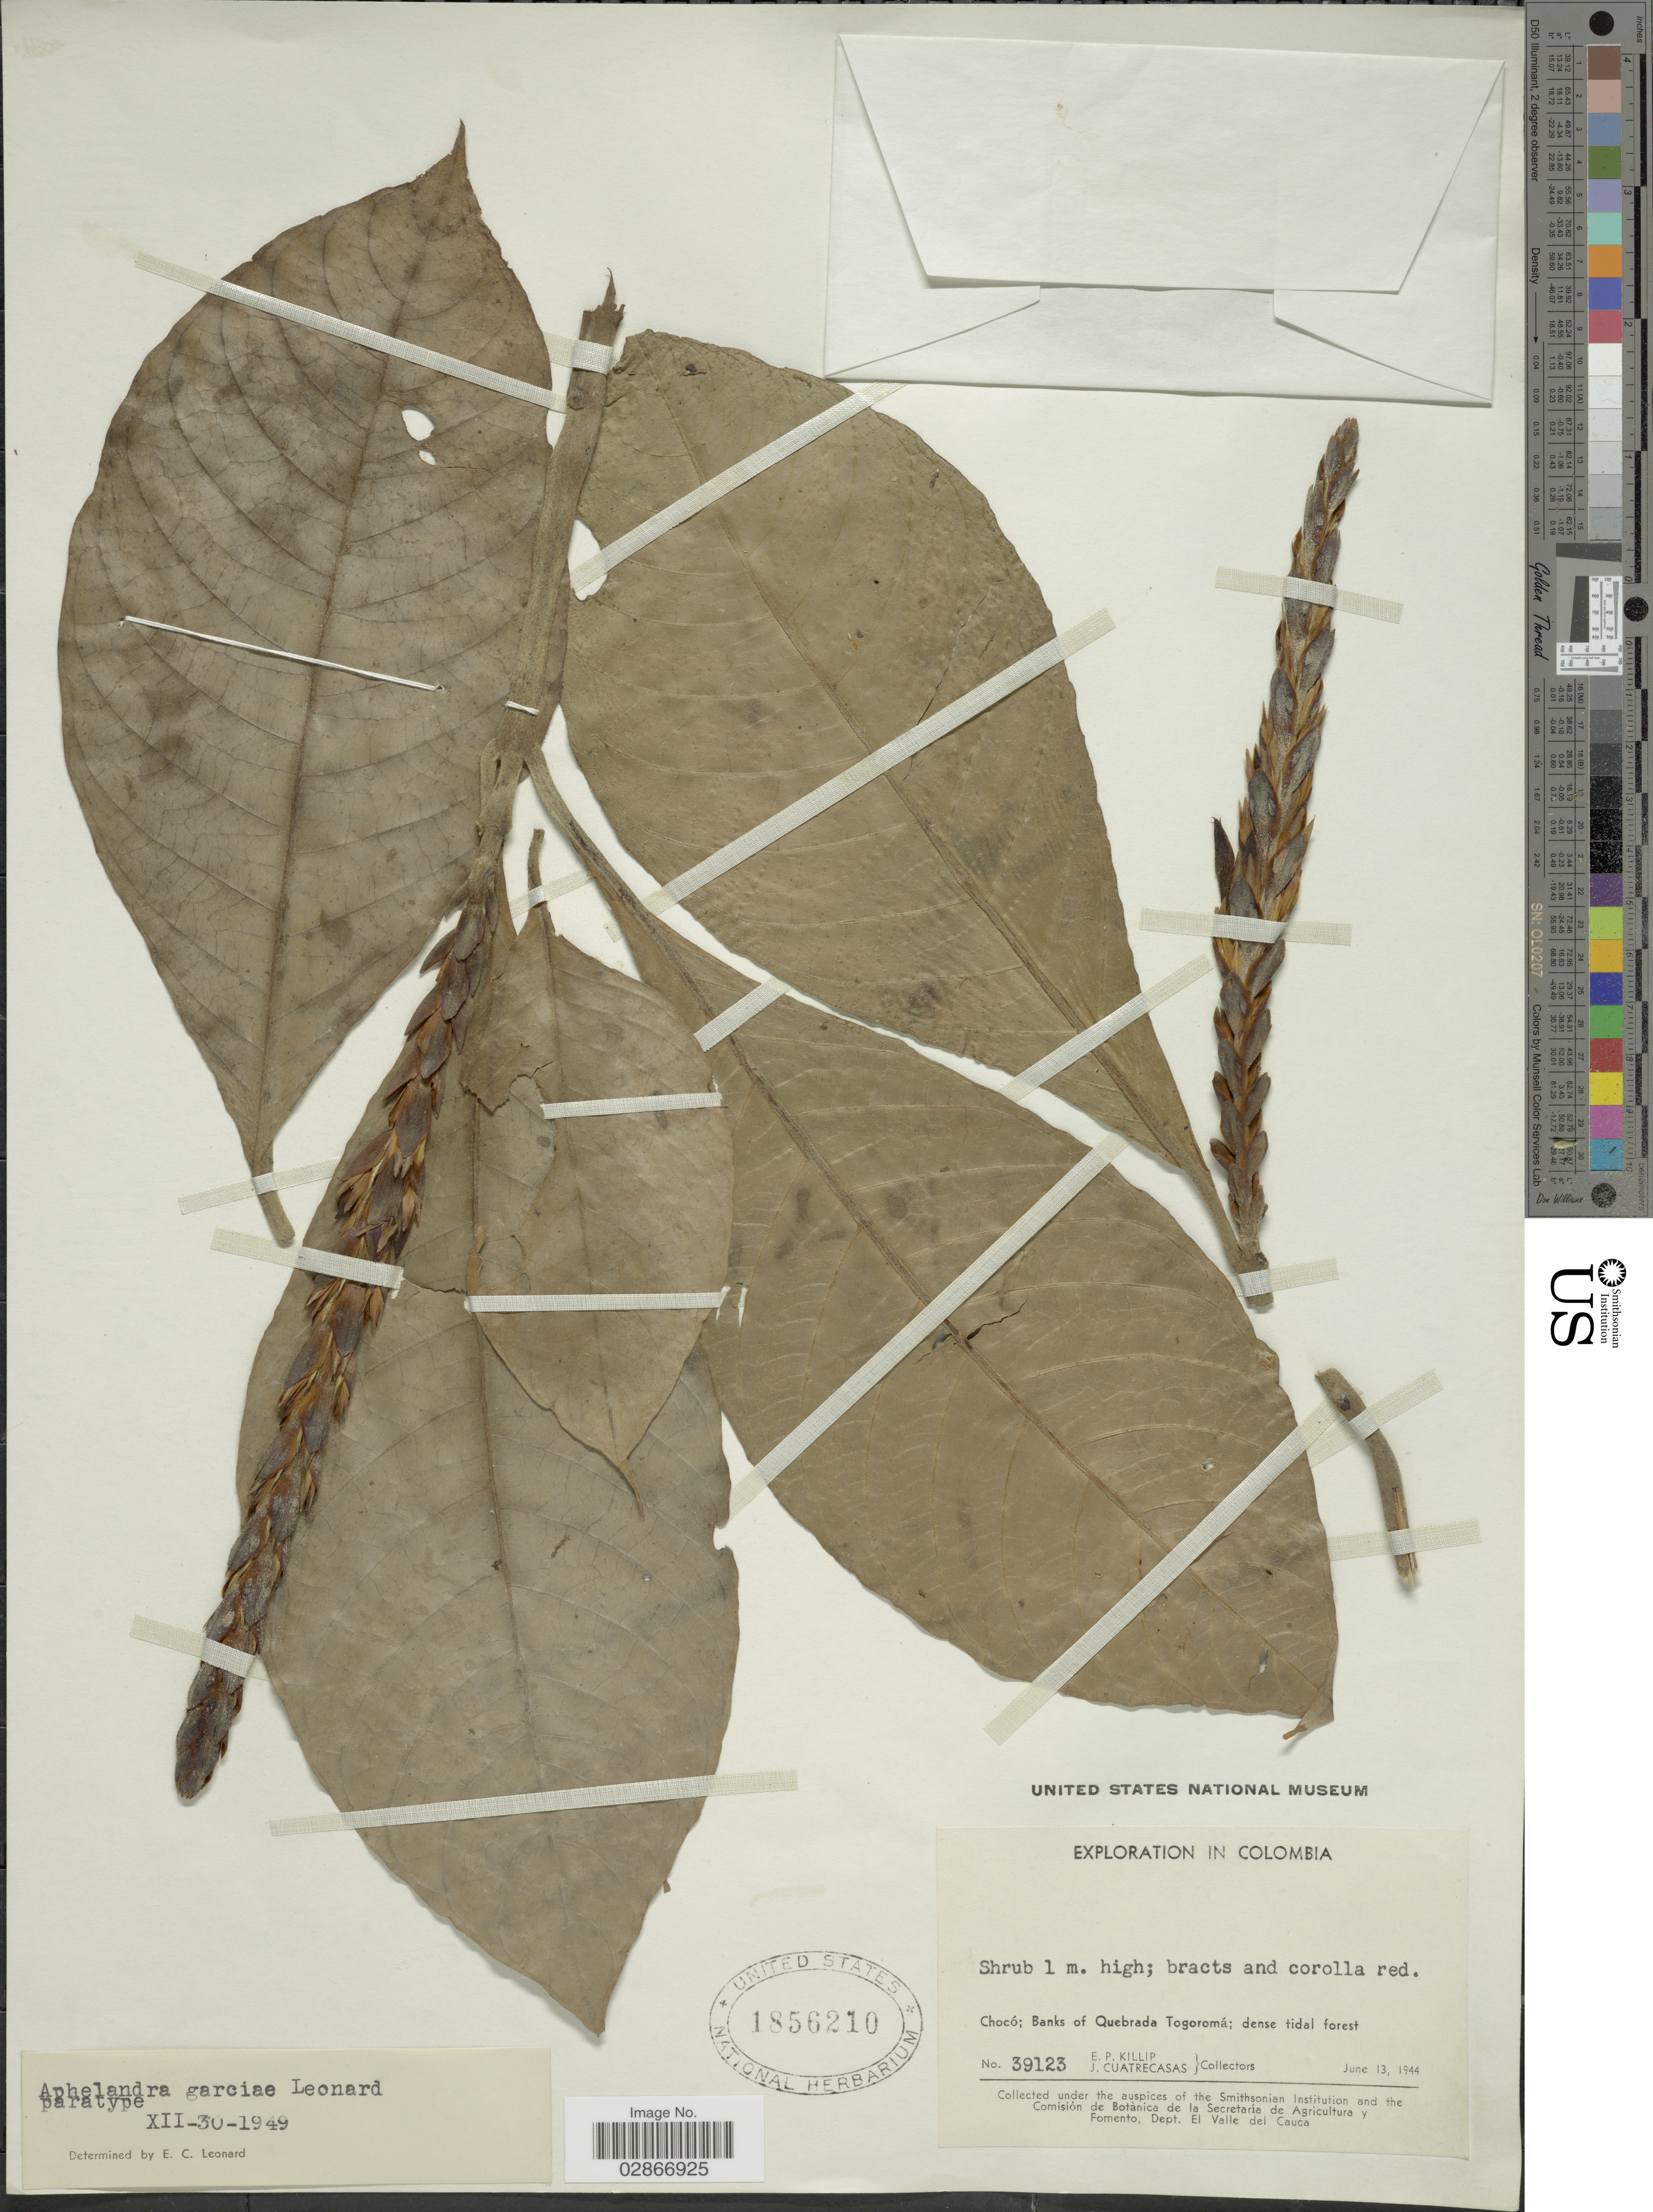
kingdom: Plantae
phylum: Tracheophyta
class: Magnoliopsida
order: Lamiales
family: Acanthaceae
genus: Aphelandra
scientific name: Aphelandra garciae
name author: Leonard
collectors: E. P. Killip & J. Cuatrecasas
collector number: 39123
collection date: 1944-06-13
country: Colombia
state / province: Chocó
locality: Banks of Quebrada Togoromá.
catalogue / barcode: US 1856210